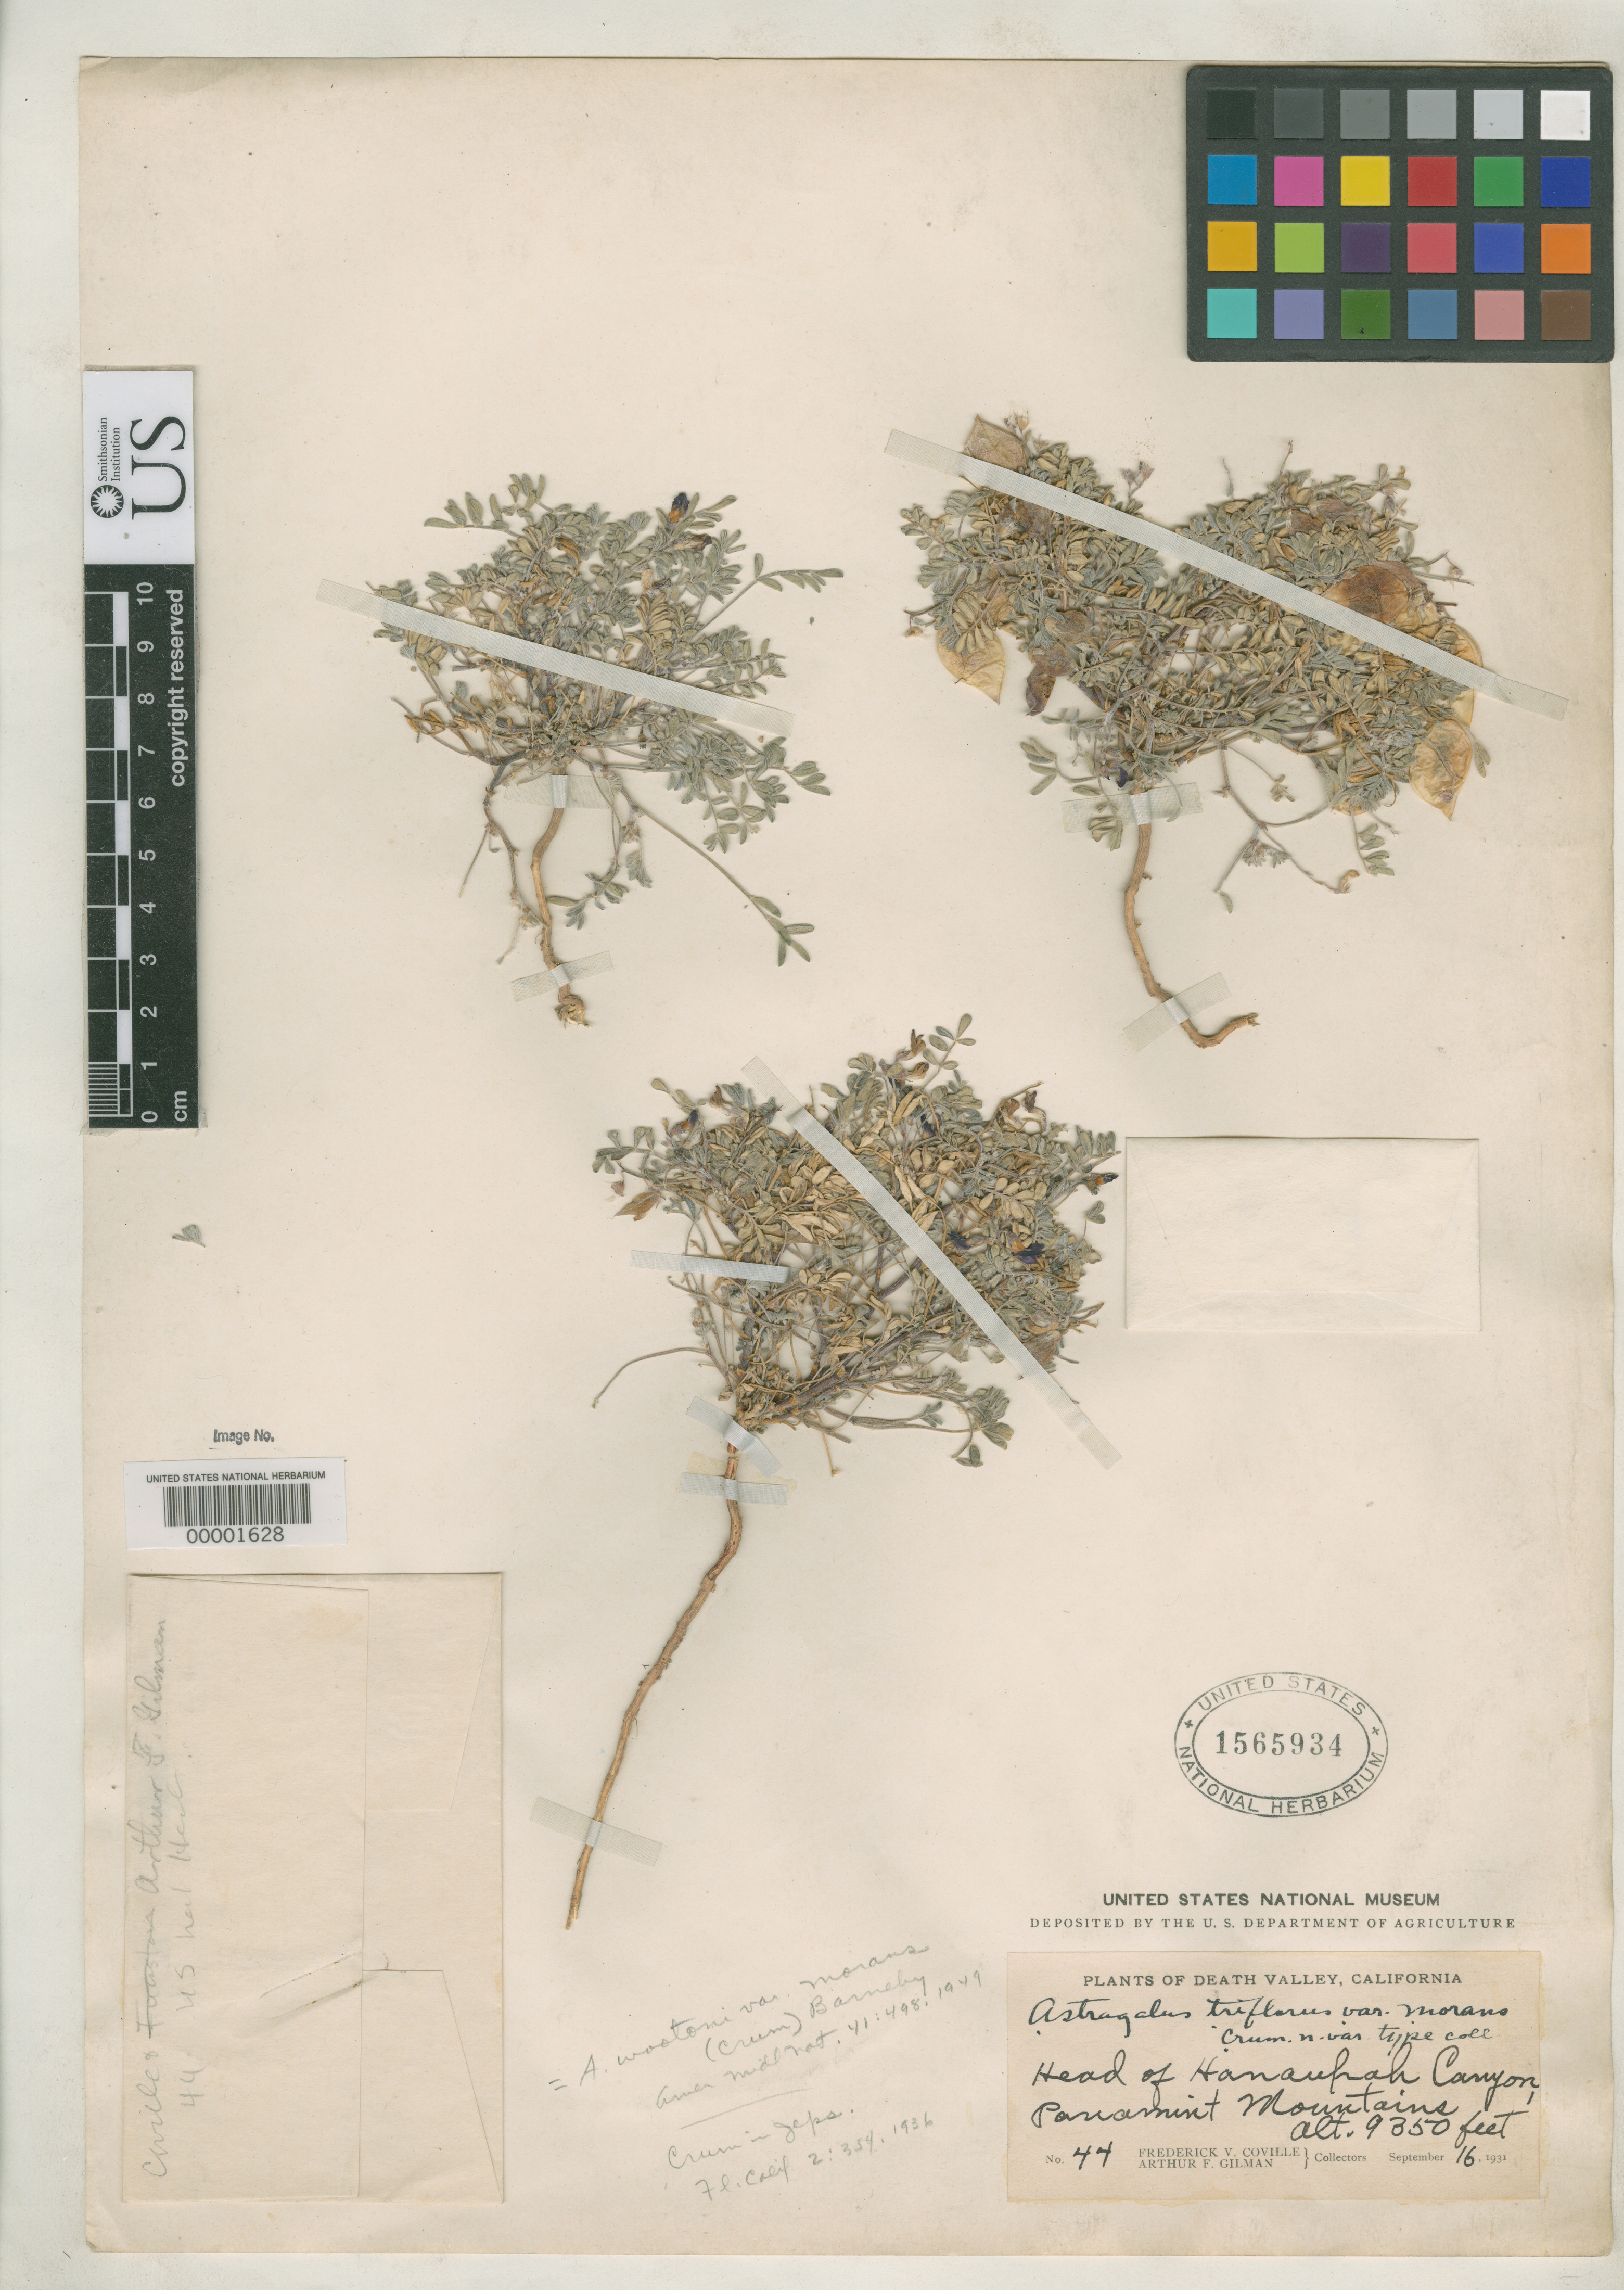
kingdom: Plantae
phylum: Tracheophyta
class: Magnoliopsida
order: Fabales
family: Fabaceae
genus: Astragalus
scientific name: Astragalus triflorus var. morans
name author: Crum in Jeps.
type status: Holotype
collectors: F. V. Coville & M. F. Gilman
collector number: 44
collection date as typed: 16 Sep 1931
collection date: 1931-09-16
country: United States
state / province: California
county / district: Inyo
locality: Panamint Mountains, Hanaupah Canyon; alt. 4000-5000 ft.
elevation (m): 1219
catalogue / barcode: US 1565934